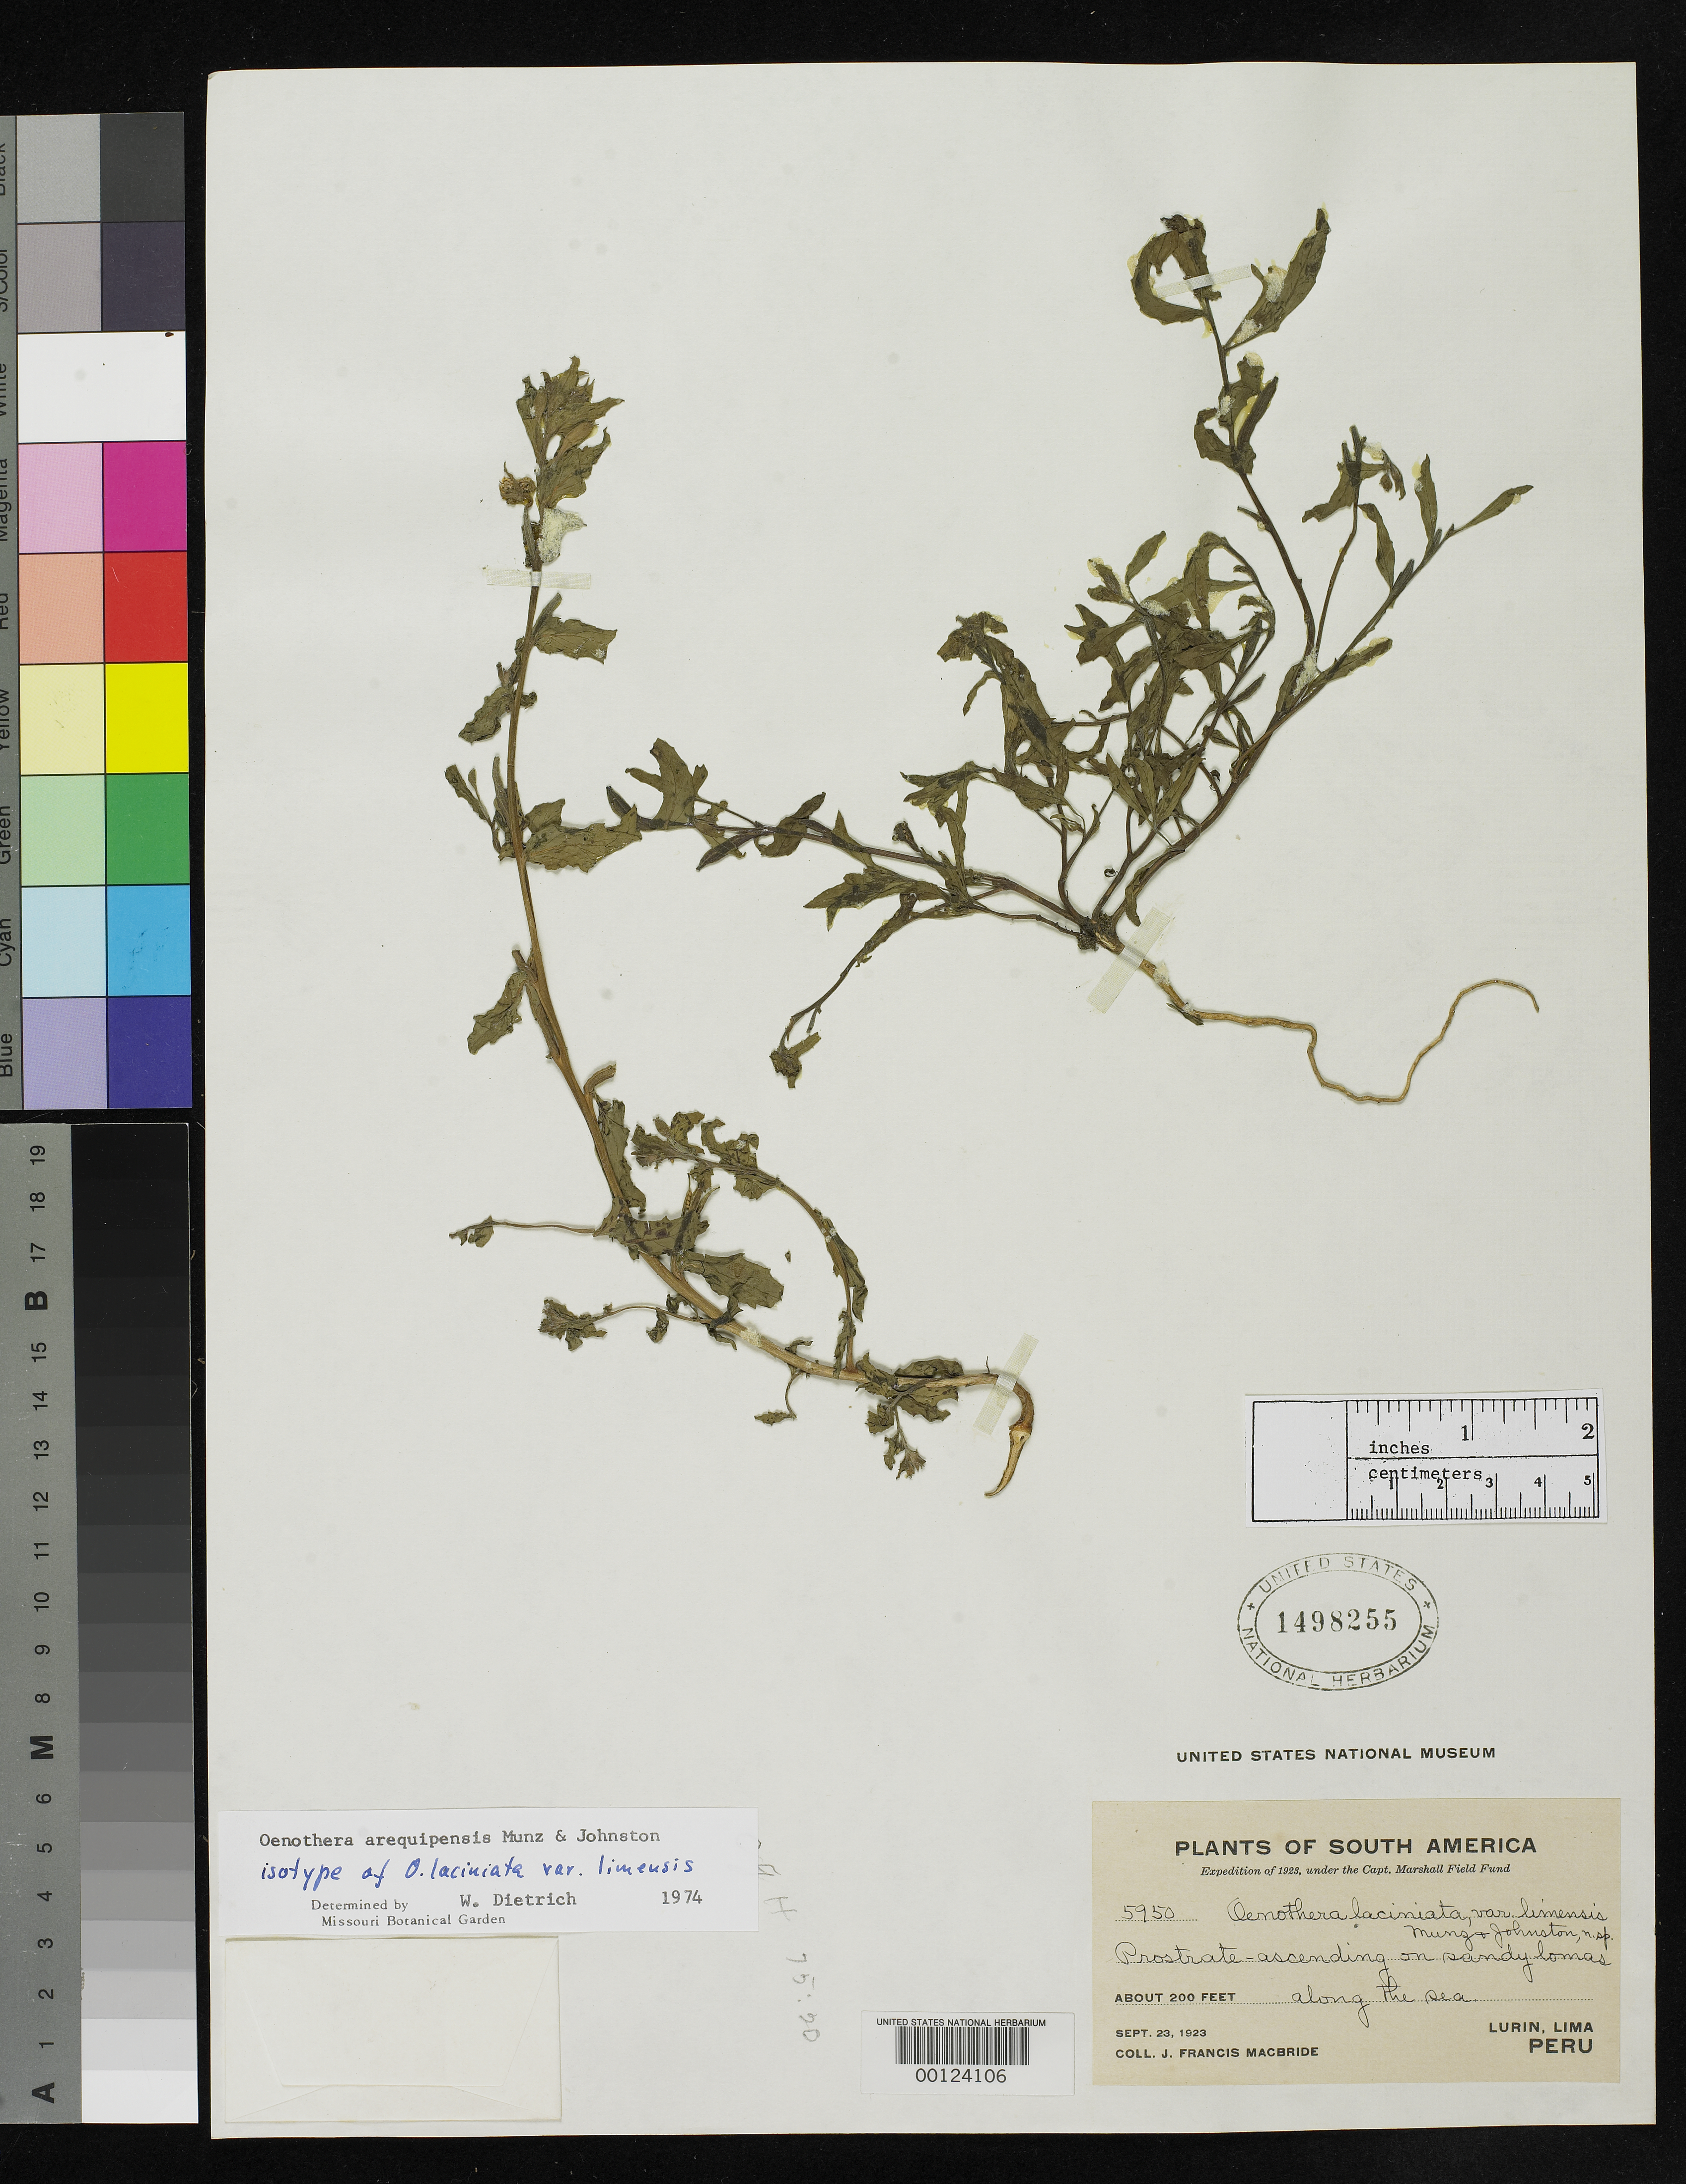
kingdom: Plantae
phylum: Tracheophyta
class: Magnoliopsida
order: Myrtales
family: Onagraceae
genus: Oenothera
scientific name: Oenothera laciniata var. limensis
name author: Munz & I.M. Johnst.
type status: Isotype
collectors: J. F. Macbride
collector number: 5950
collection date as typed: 23 Sep 1923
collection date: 1923-09-23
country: Peru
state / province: Lima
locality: Lima, along the sea.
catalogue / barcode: US 1498255